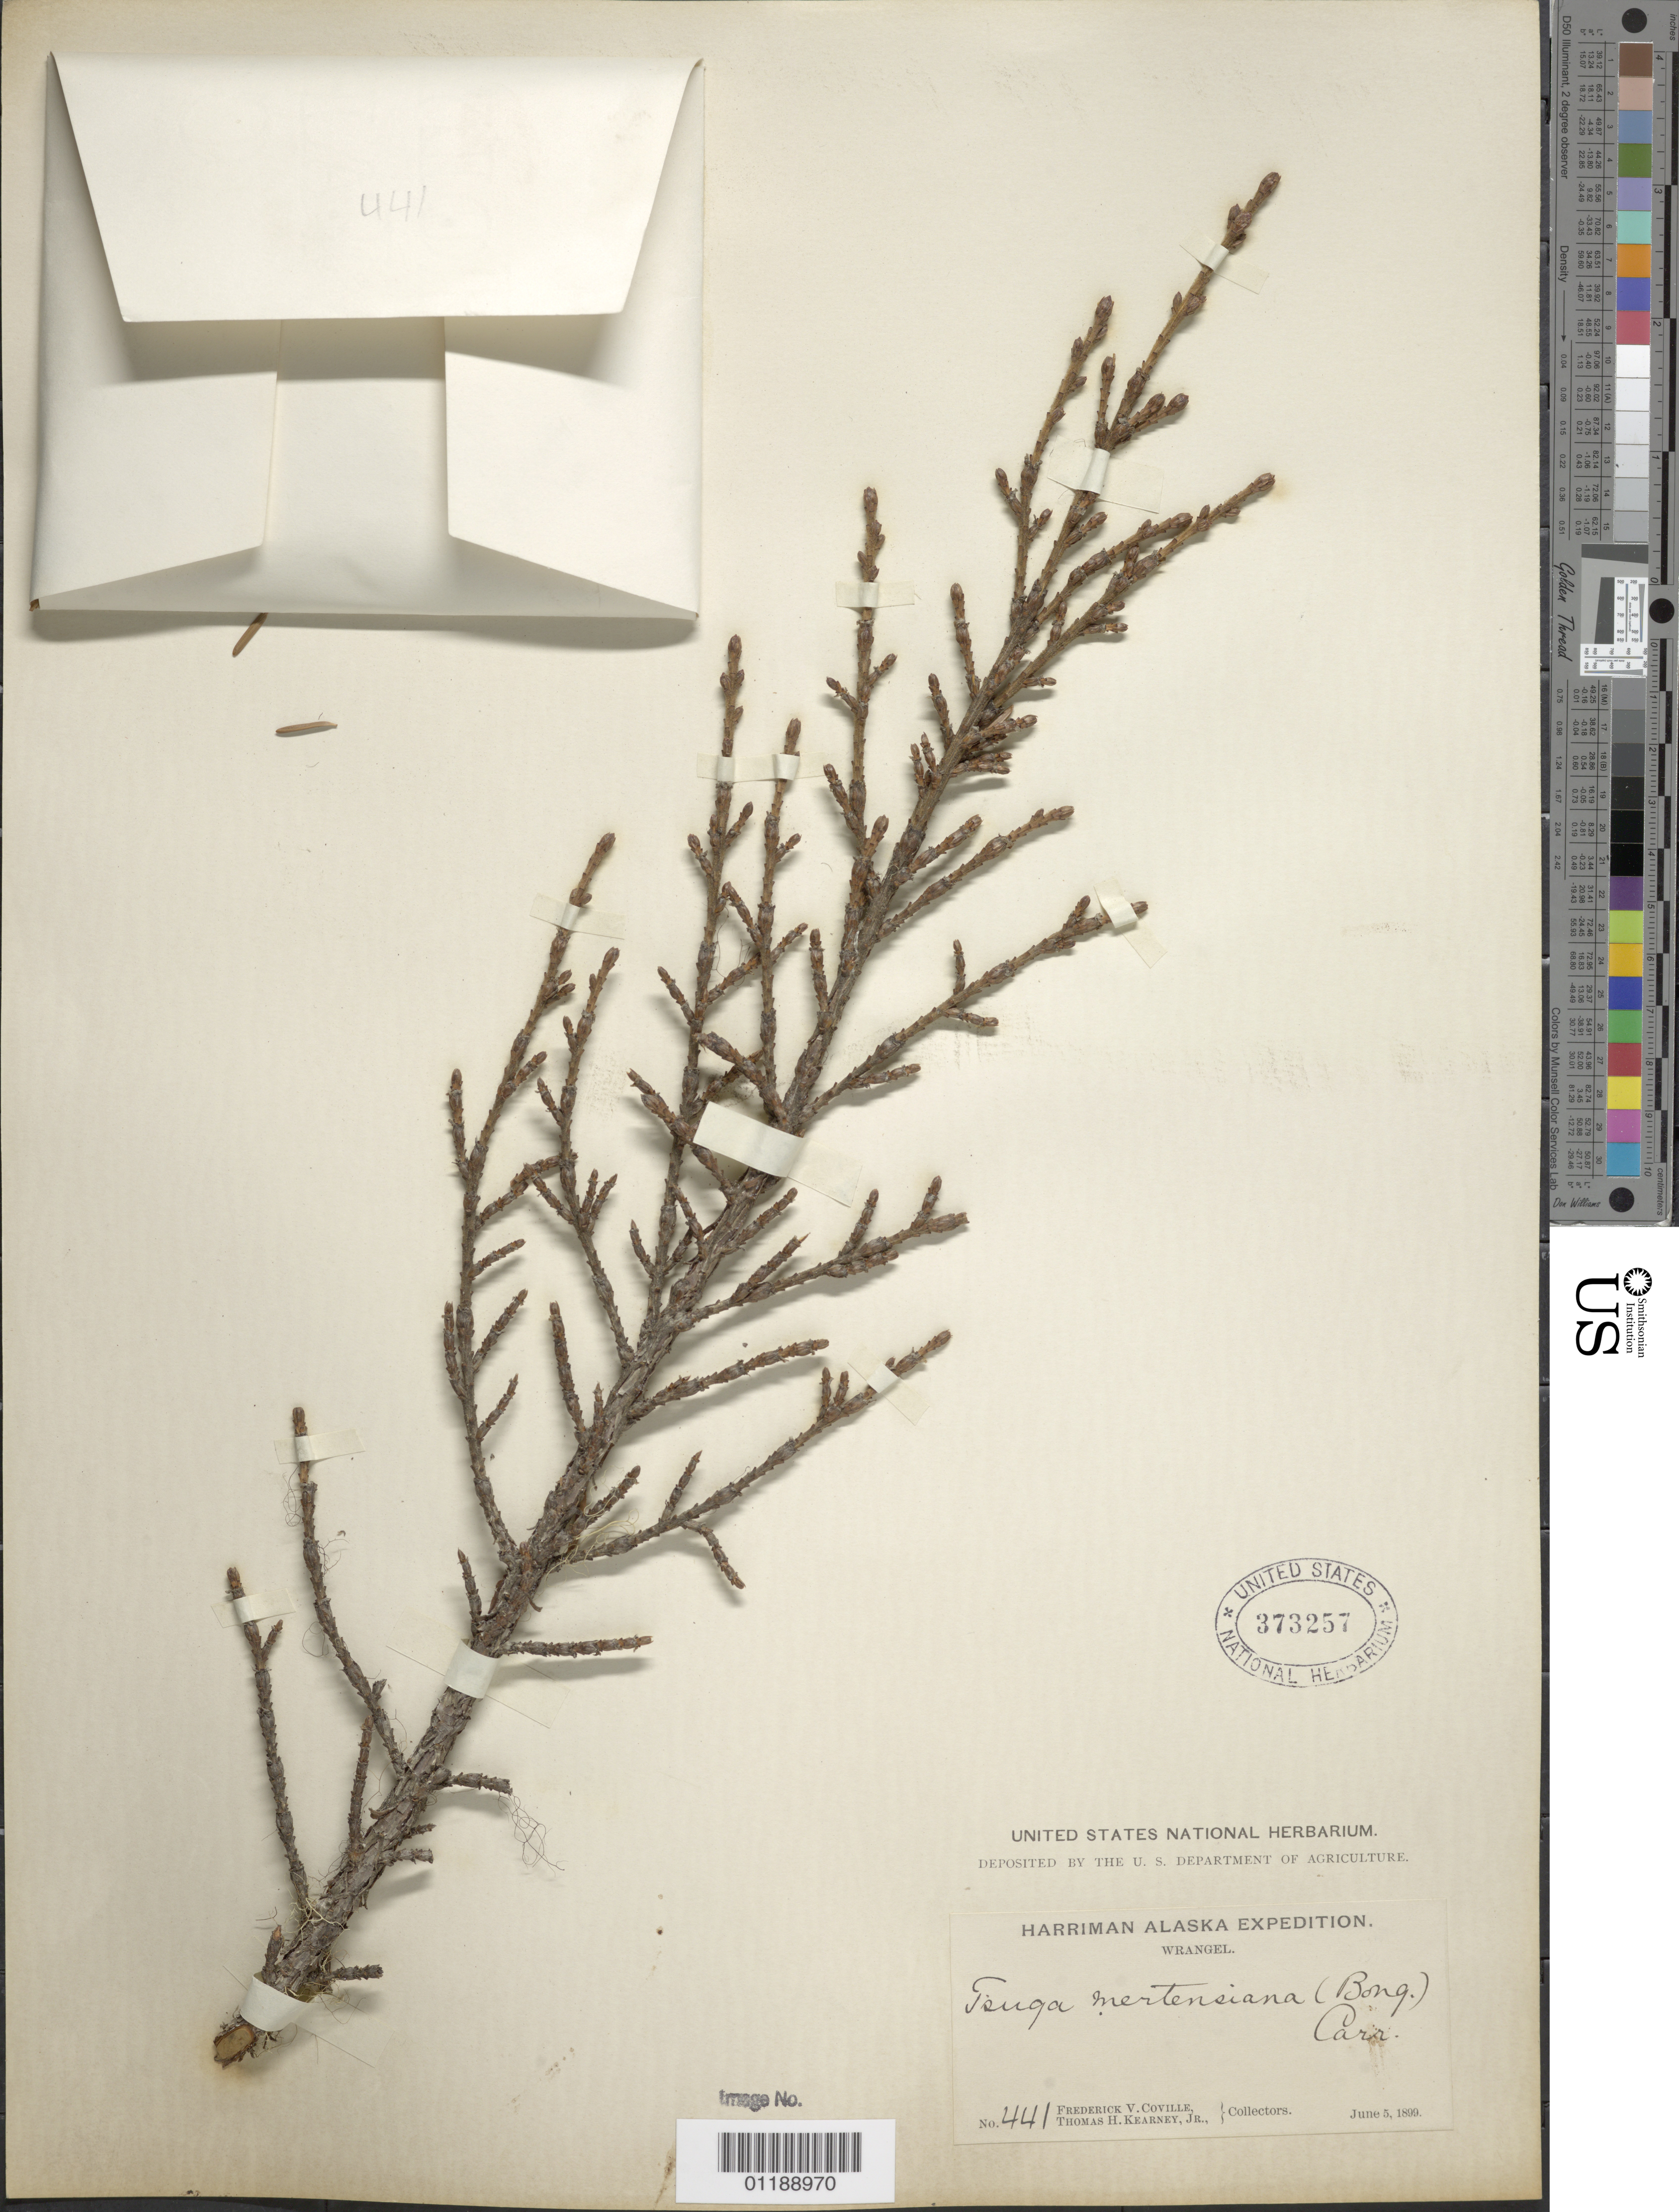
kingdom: Plantae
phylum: Tracheophyta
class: Pinopsida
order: Pinales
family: Pinaceae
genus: Tsuga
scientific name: Tsuga mertensiana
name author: (Bong.) Carrière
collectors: F. V. Coville & T. H. Kearney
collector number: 441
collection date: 1899-06-05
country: United States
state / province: Alaska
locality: Wrangell.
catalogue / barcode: US 373257